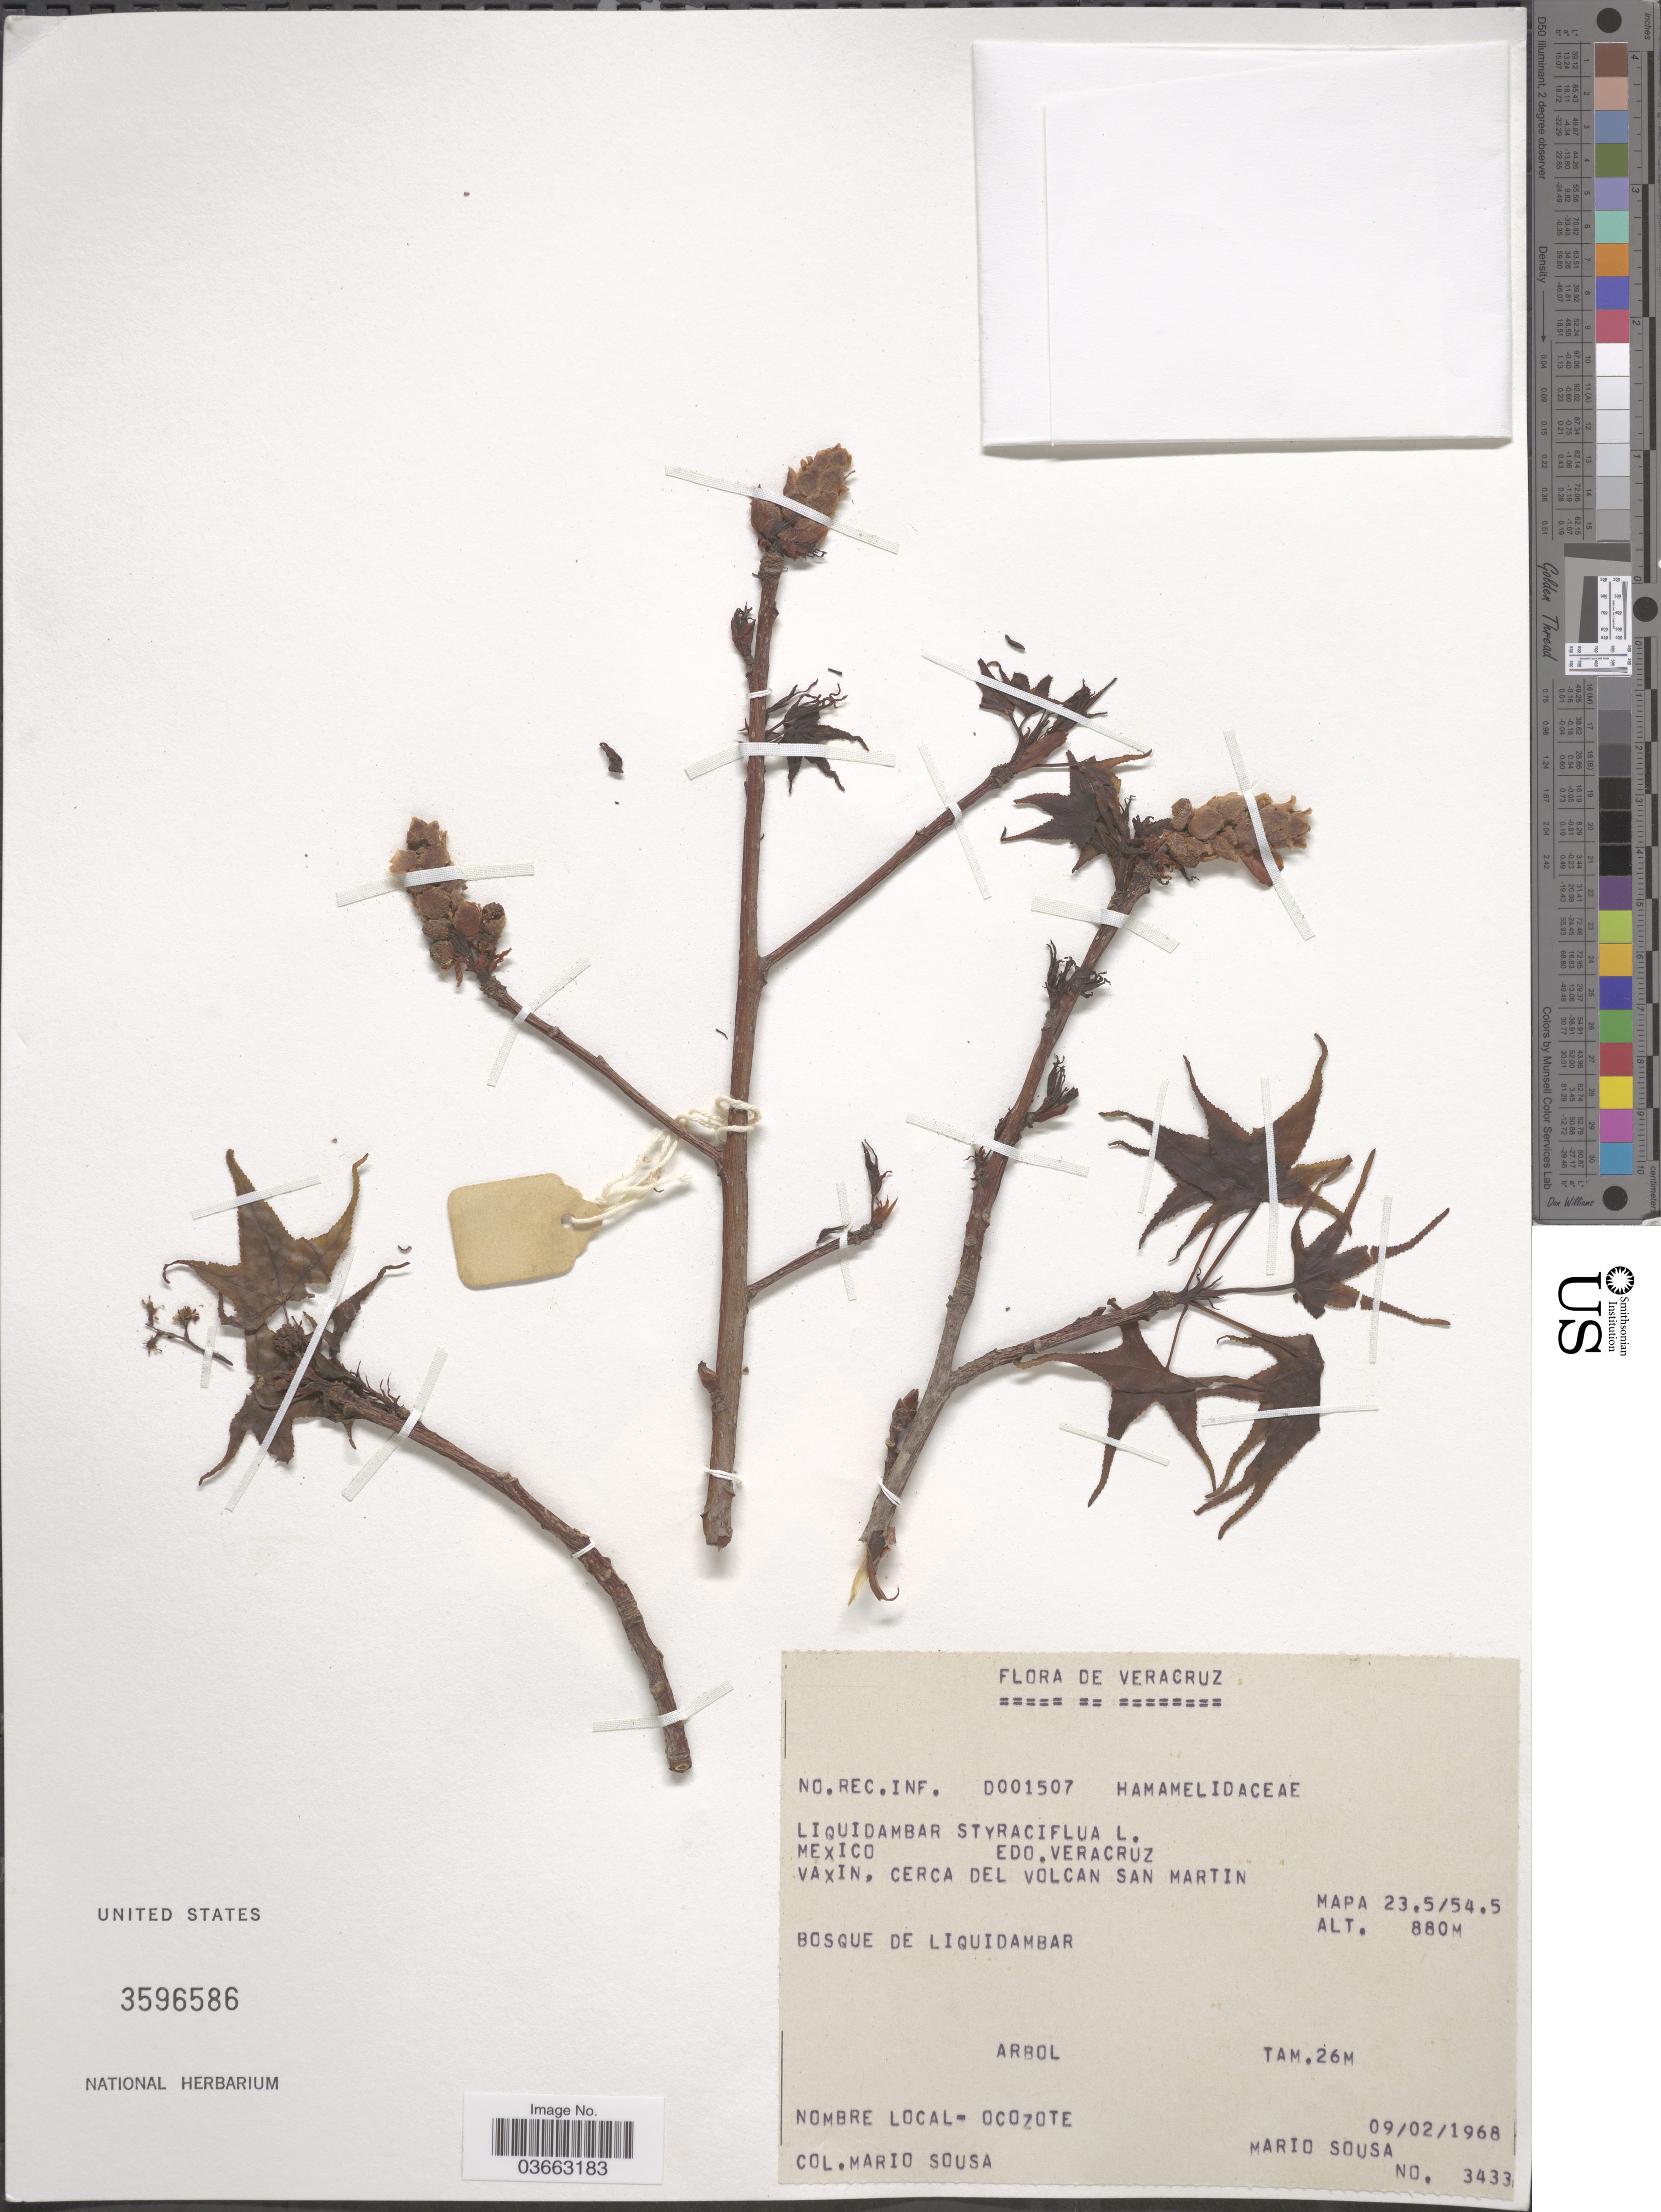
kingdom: Plantae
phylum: Tracheophyta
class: Magnoliopsida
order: Saxifragales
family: Altingiaceae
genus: Liquidambar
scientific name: Liquidambar styraciflua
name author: L.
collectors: M. Sousa S.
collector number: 3433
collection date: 1968-02-09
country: Mexico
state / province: Veracruz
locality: Veracruz. Vaxin, cerca del Volcan San Martin. Mapa 23.5/ 54.5.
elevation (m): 880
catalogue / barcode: US 3596586